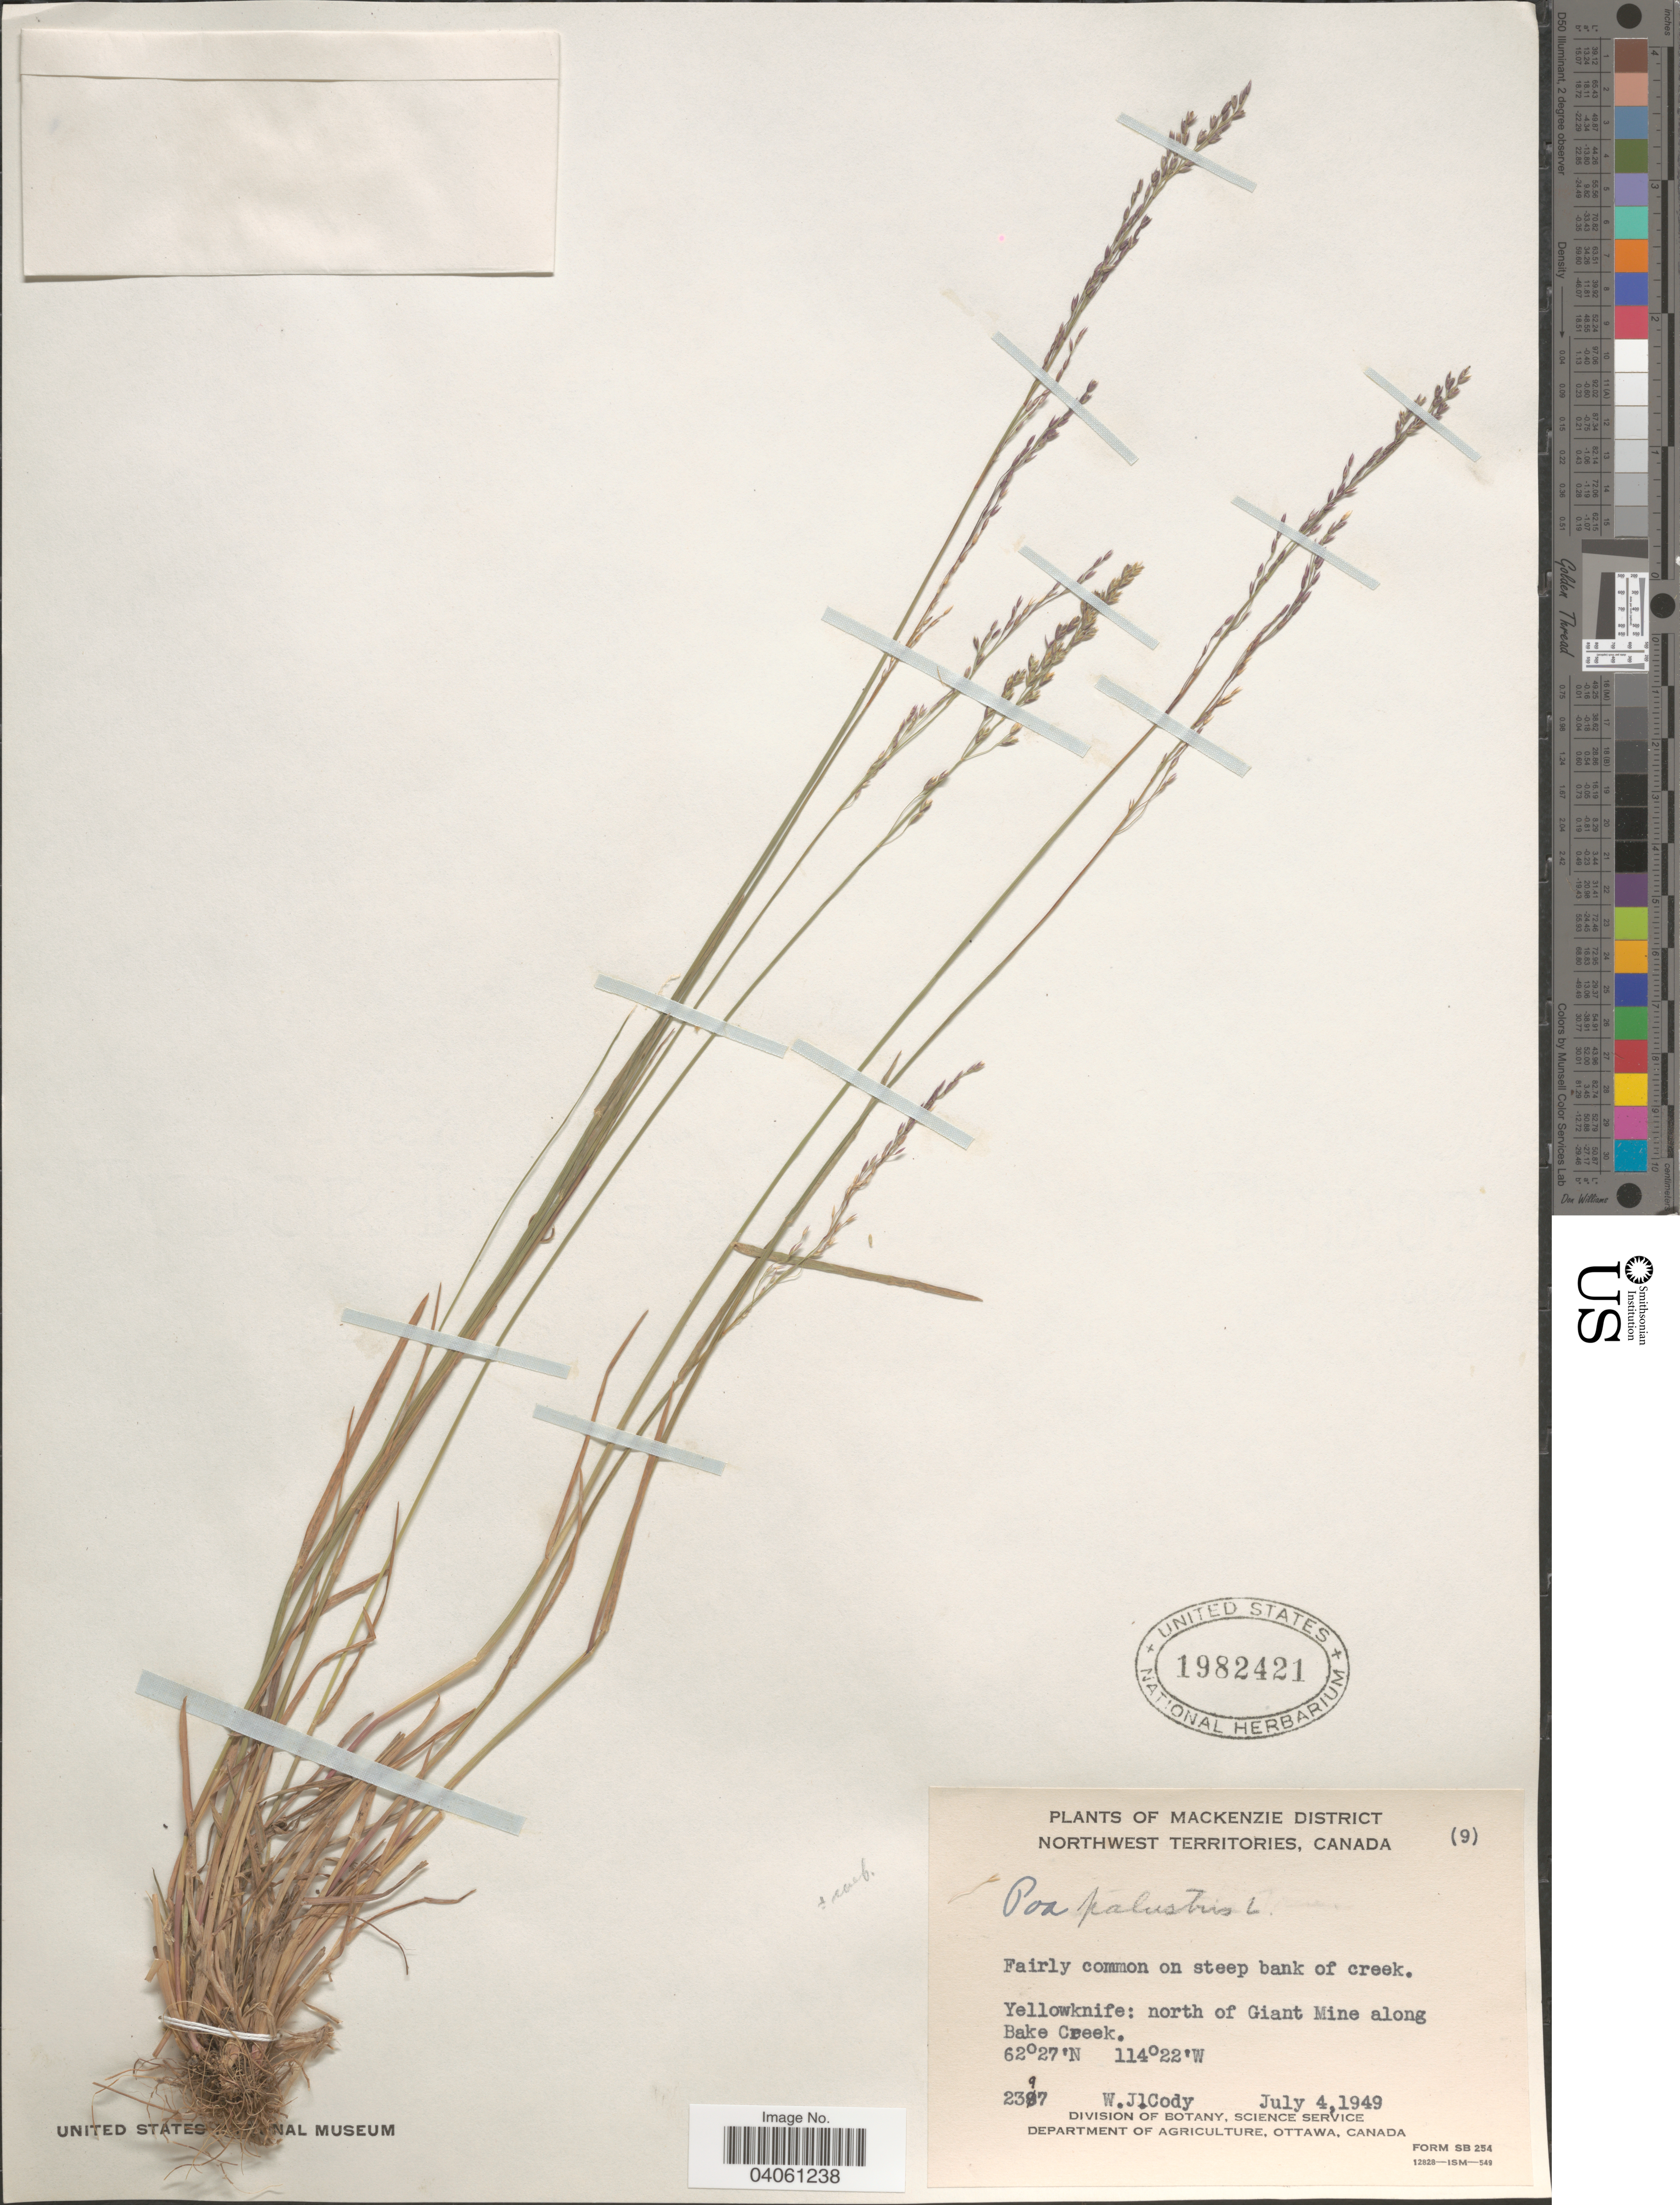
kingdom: Plantae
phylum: Tracheophyta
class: Liliopsida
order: Poales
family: Poaceae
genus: Poa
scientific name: Poa palustris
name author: L.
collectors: W. Cody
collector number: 2397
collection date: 1949-07-01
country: Canada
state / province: Northwest Territories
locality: Mackenzie District. On steep bank of creek. Yellowknife; north of Giant Mine along Bake Creek.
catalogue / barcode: US 1982421